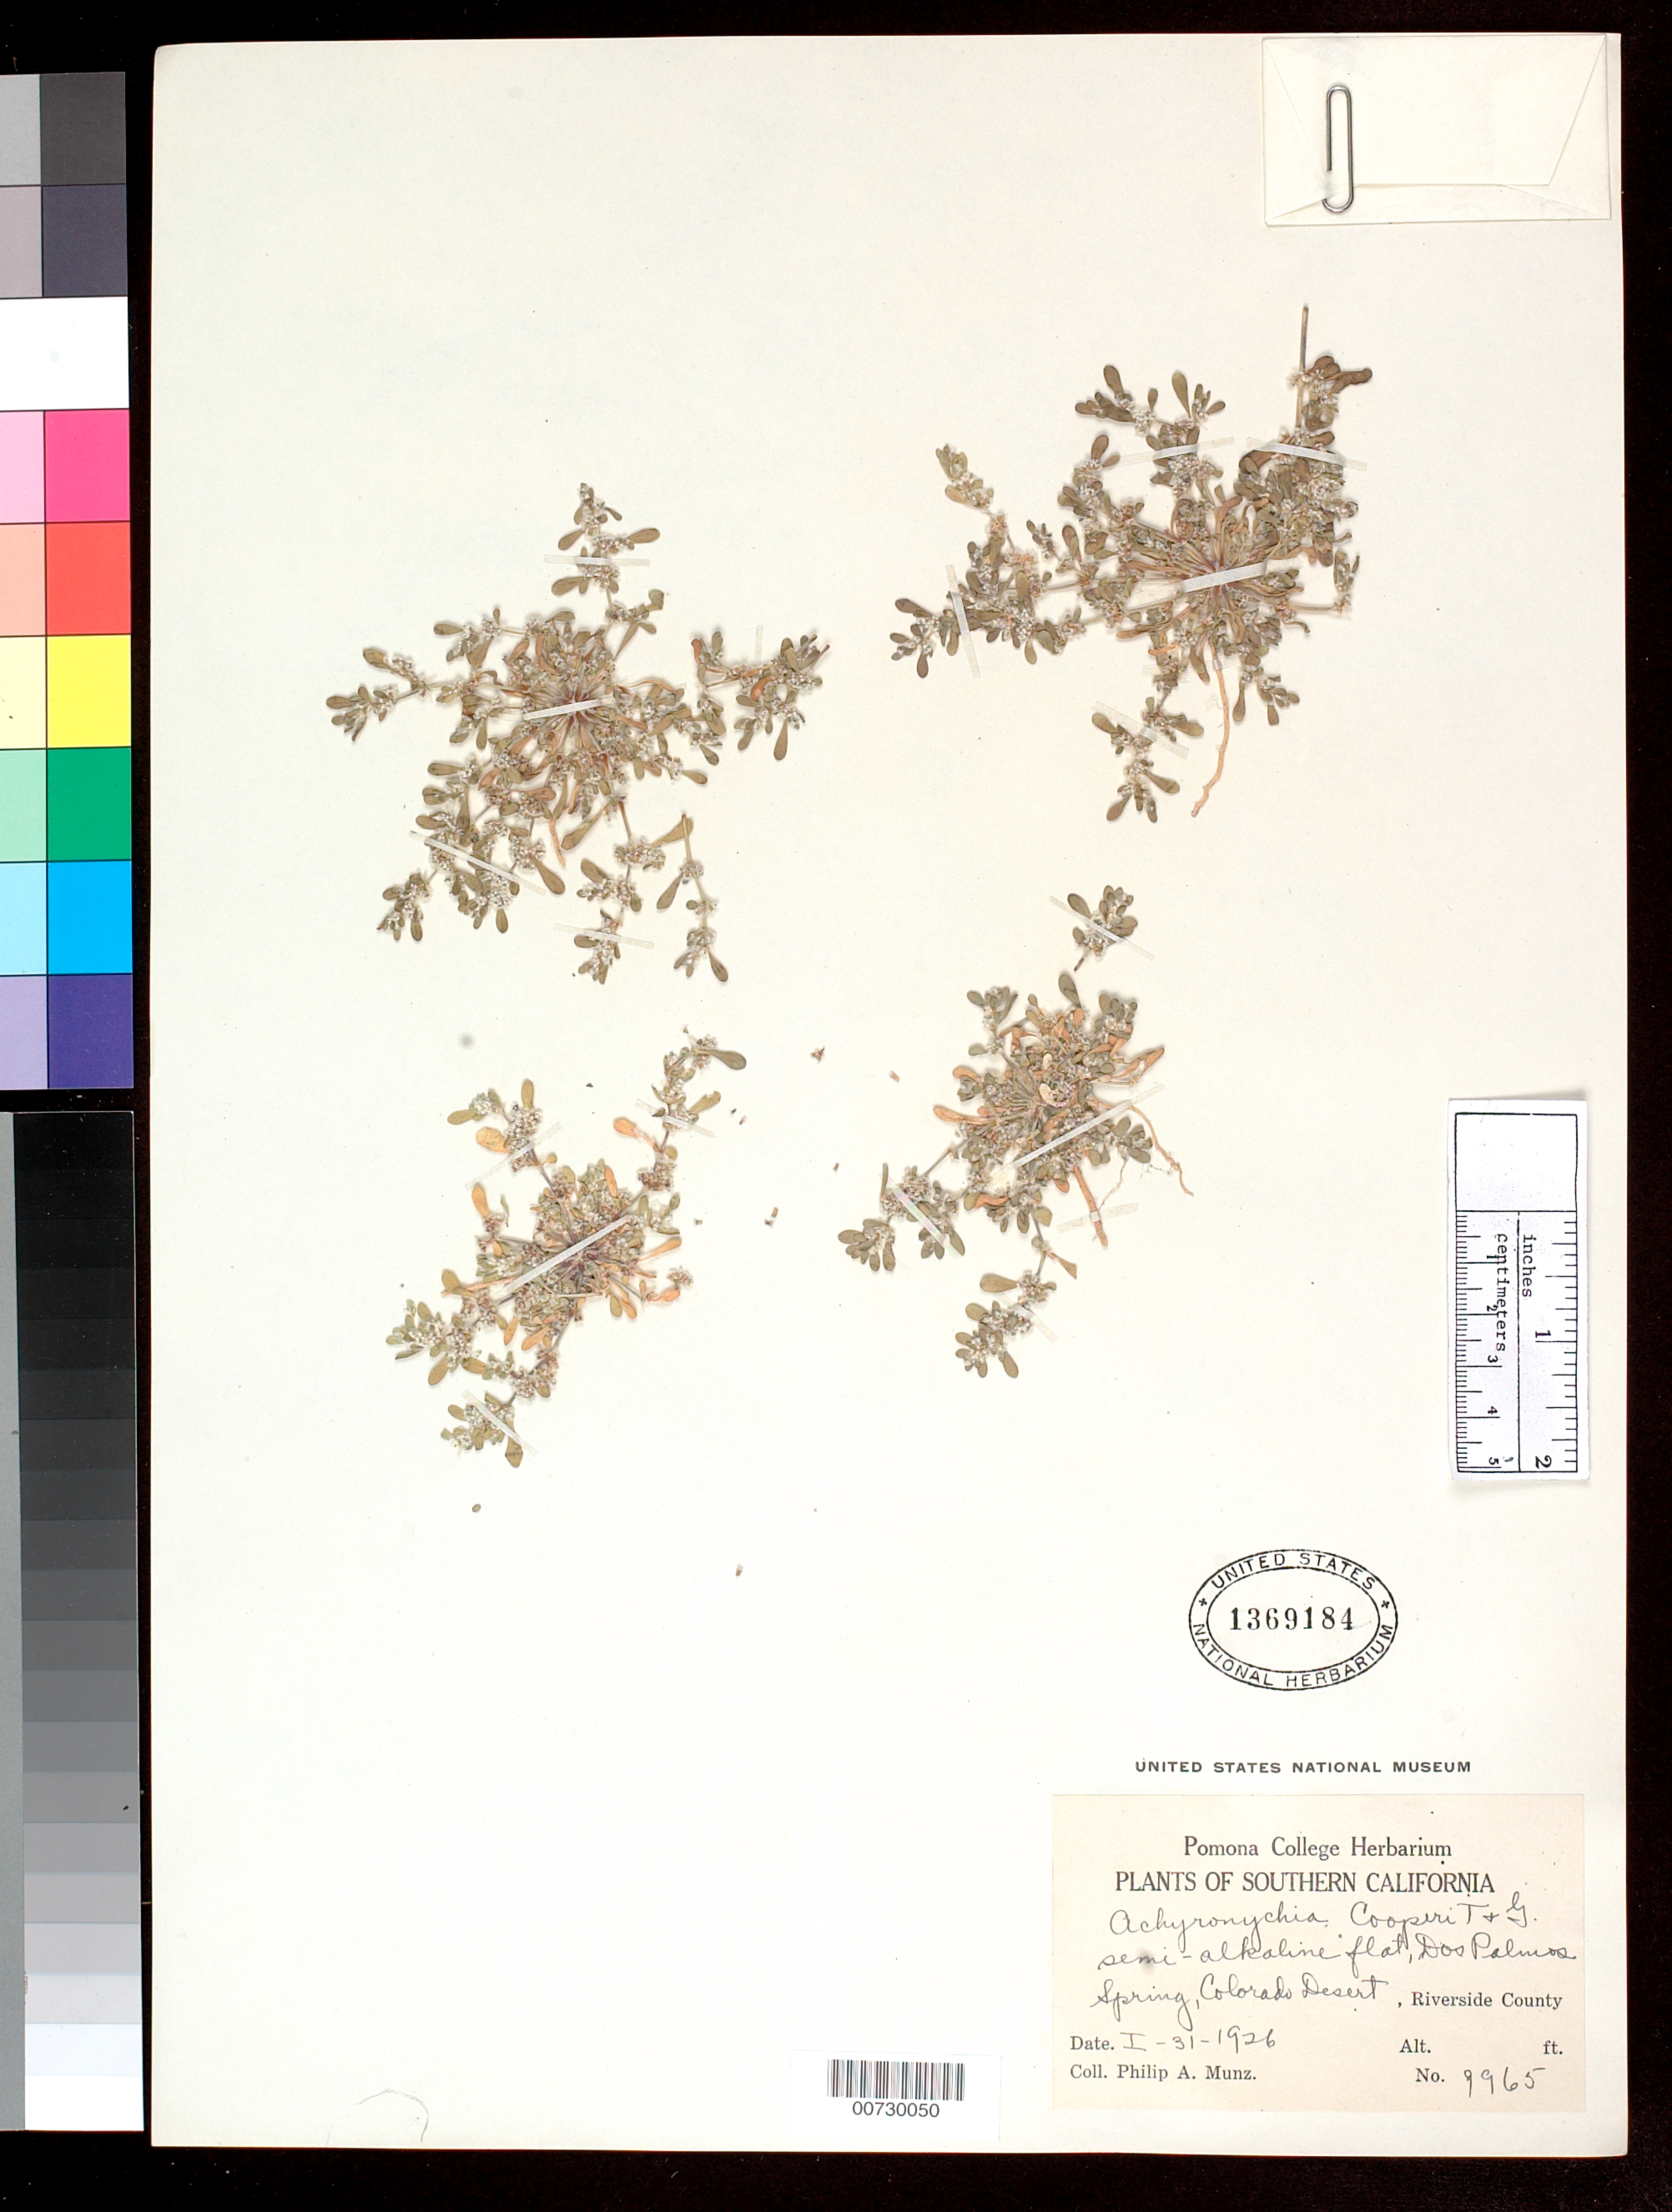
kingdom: Plantae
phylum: Tracheophyta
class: Magnoliopsida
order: Caryophyllales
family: Caryophyllaceae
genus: Achyronychia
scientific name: Achyronychia cooperi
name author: A. Gray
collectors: P. A. Munz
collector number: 9965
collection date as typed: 31 Jan 1926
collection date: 1926-01-31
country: United States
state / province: California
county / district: Riverside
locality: Dos Palmos Spring, Colorado Desert.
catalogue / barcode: US 1369184